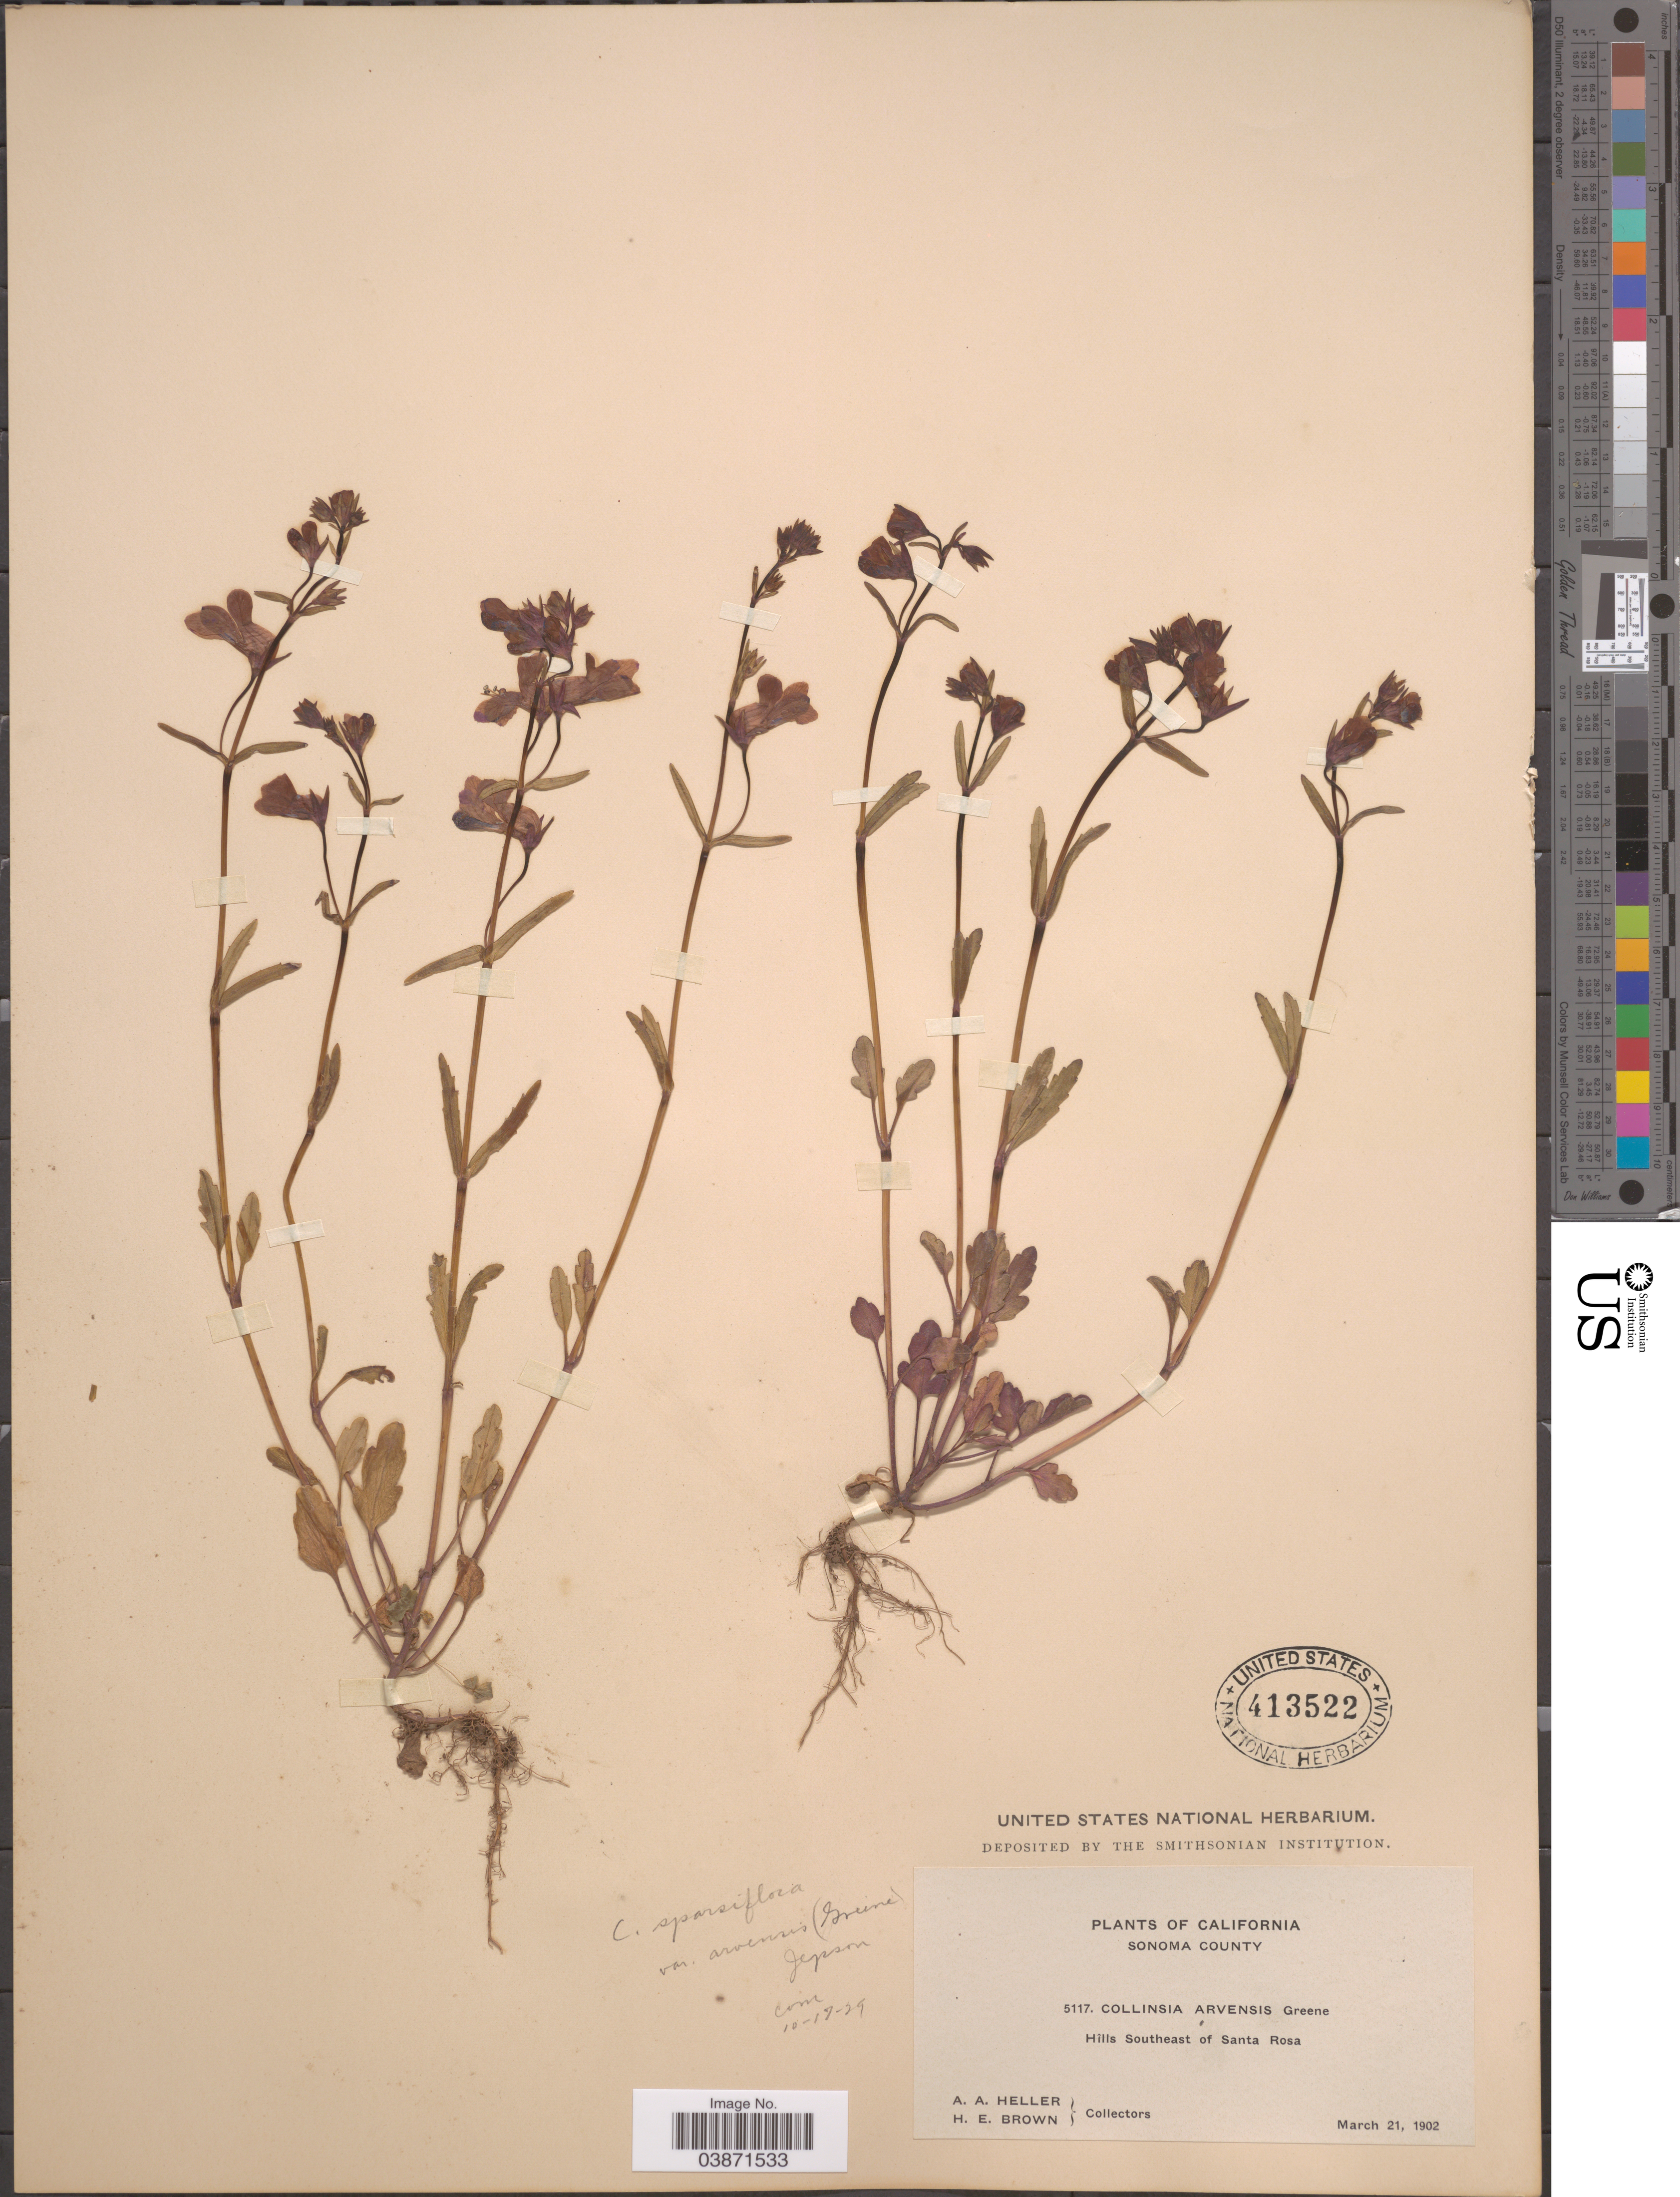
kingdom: Plantae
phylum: Tracheophyta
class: Magnoliopsida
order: Lamiales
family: Plantaginaceae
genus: Collinsia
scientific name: Collinsia sparsiflora var. arvensis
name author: (Greene) Jeps.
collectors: A. A. Heller & H. E. Brown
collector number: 5117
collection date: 1902-03-21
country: United States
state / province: California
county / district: Sonoma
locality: Sonoma County. Hills Southeast of Santa Rosa.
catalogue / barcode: US 413522